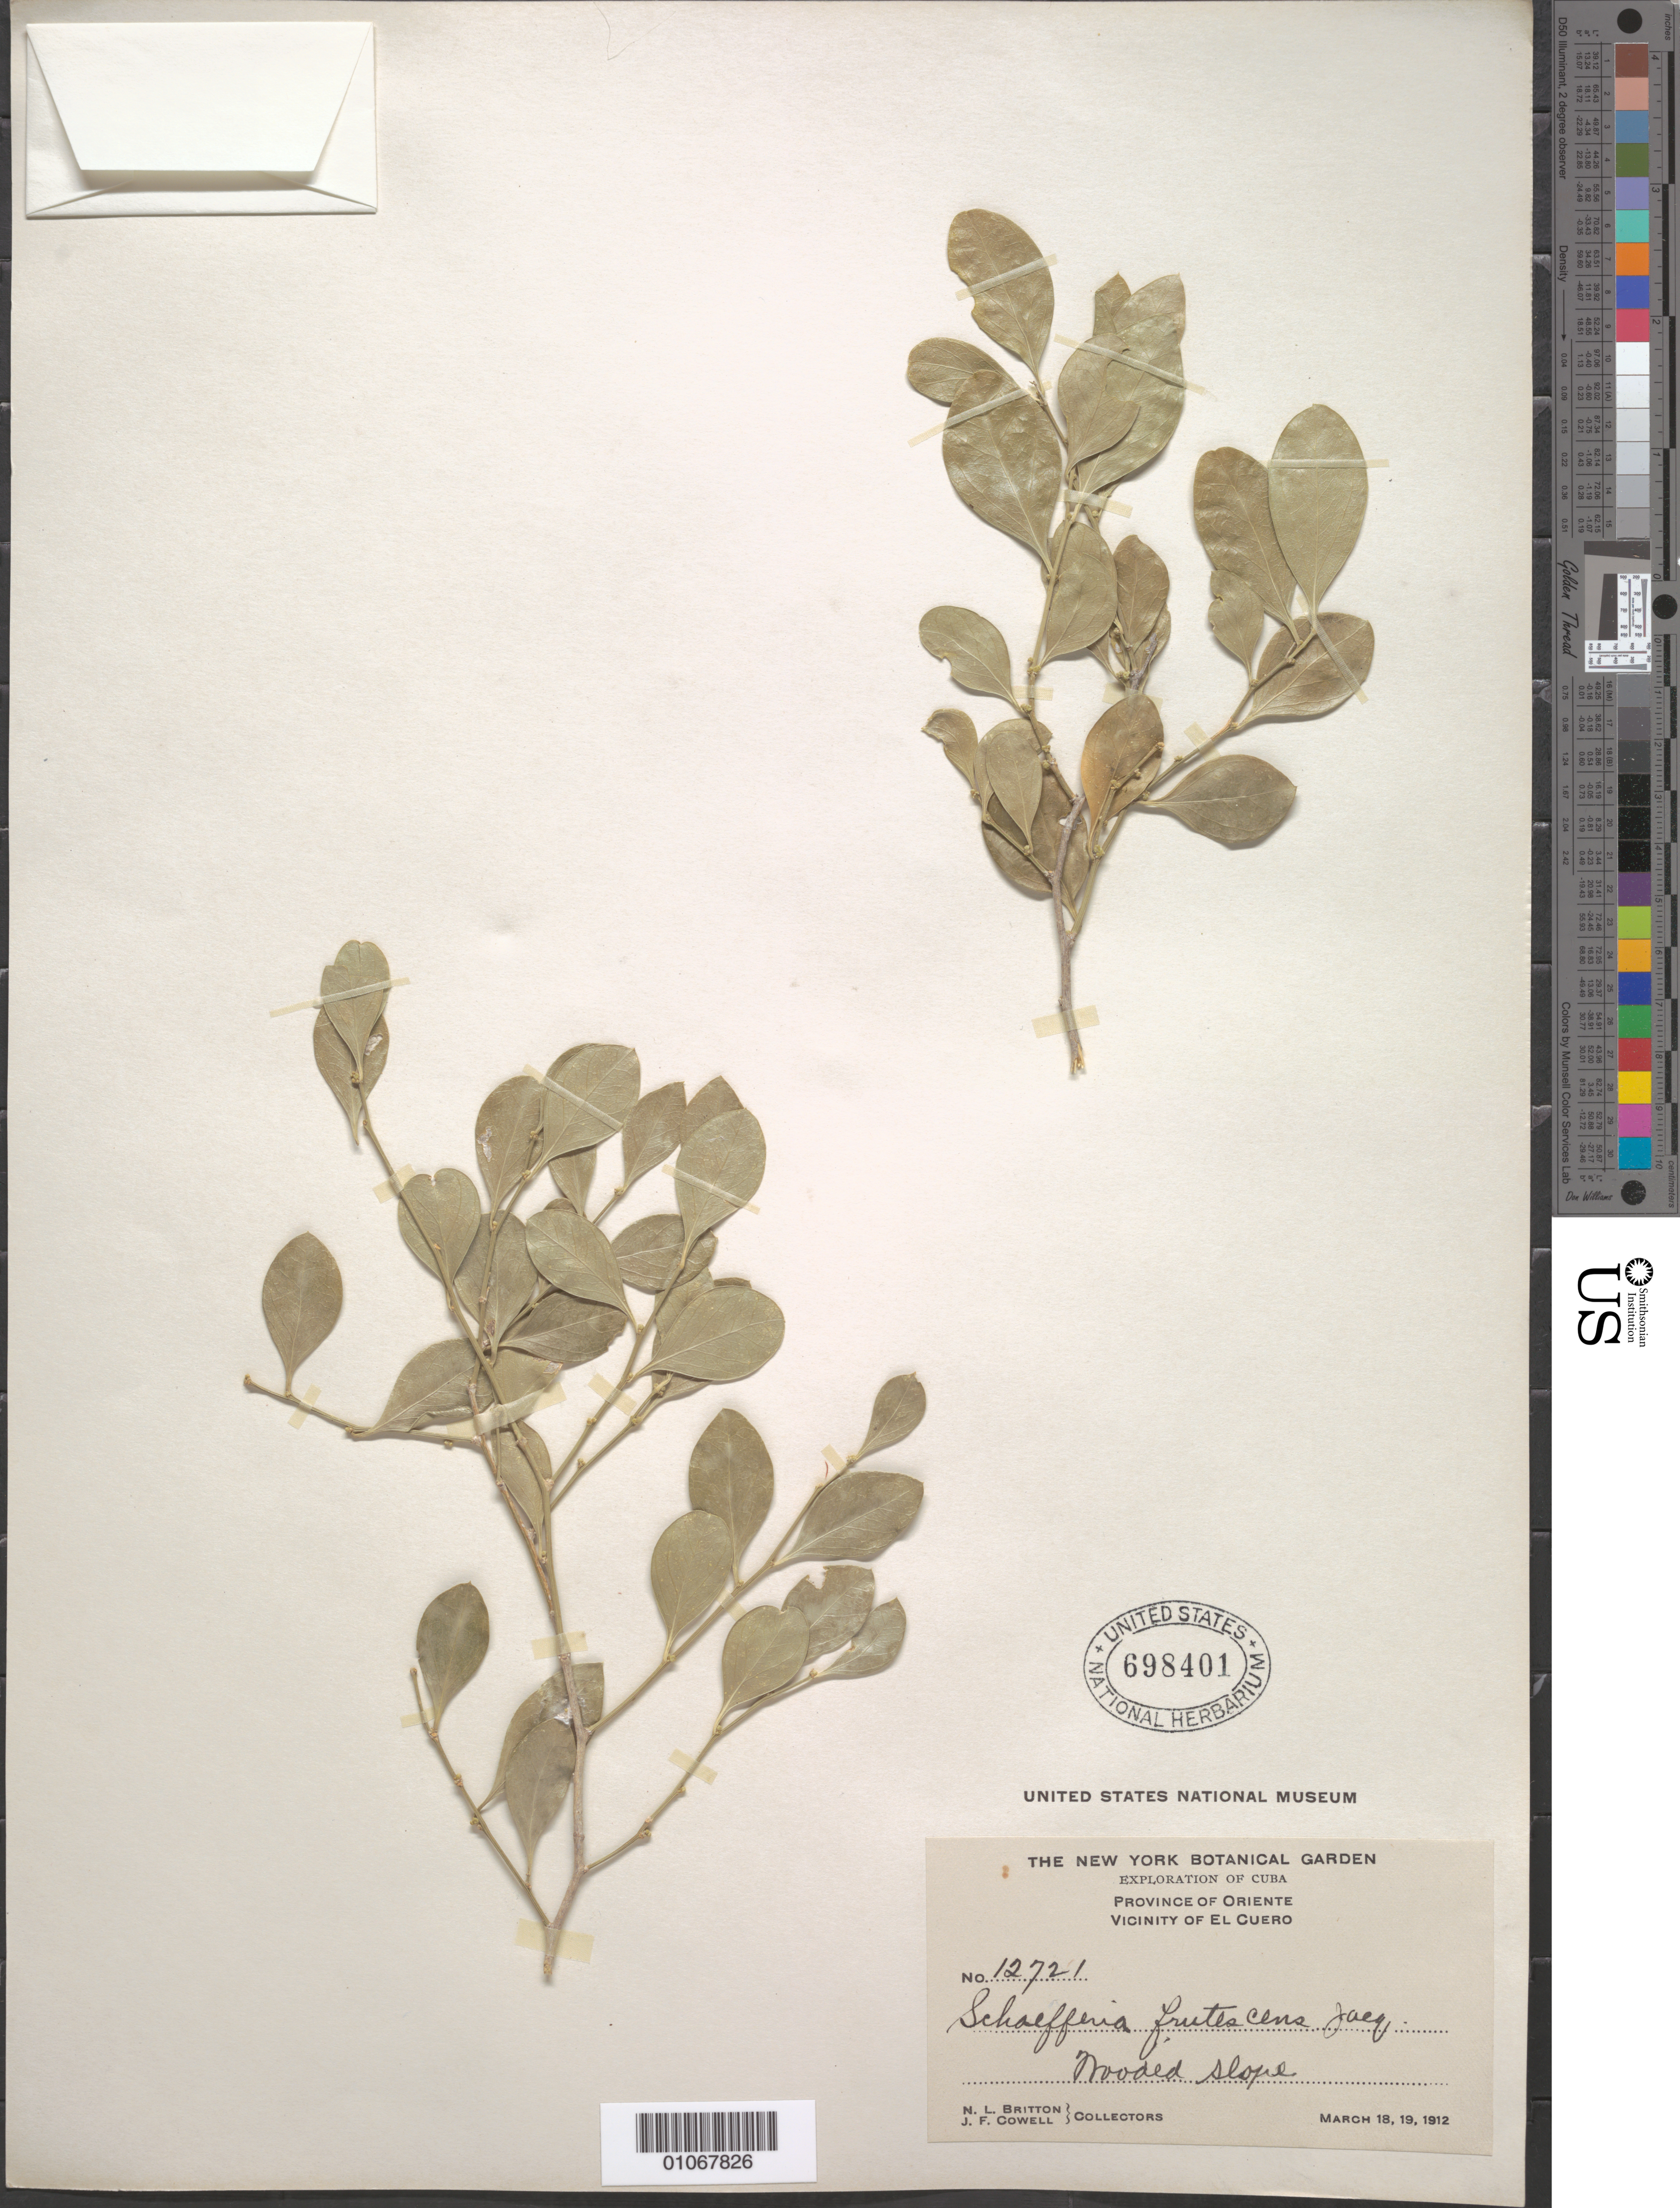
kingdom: Plantae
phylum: Tracheophyta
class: Magnoliopsida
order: Celastrales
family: Celastraceae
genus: Schaefferia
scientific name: Schaefferia frutescens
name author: Jacq.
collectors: N. Britton & J. F. Cowell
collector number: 12721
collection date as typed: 18 Mar 1912 to 19 Mar 1912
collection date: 1912-03-18/1912-03-19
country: Cuba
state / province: Oriente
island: Cuba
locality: Vicinity of El Cuero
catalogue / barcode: US 698401